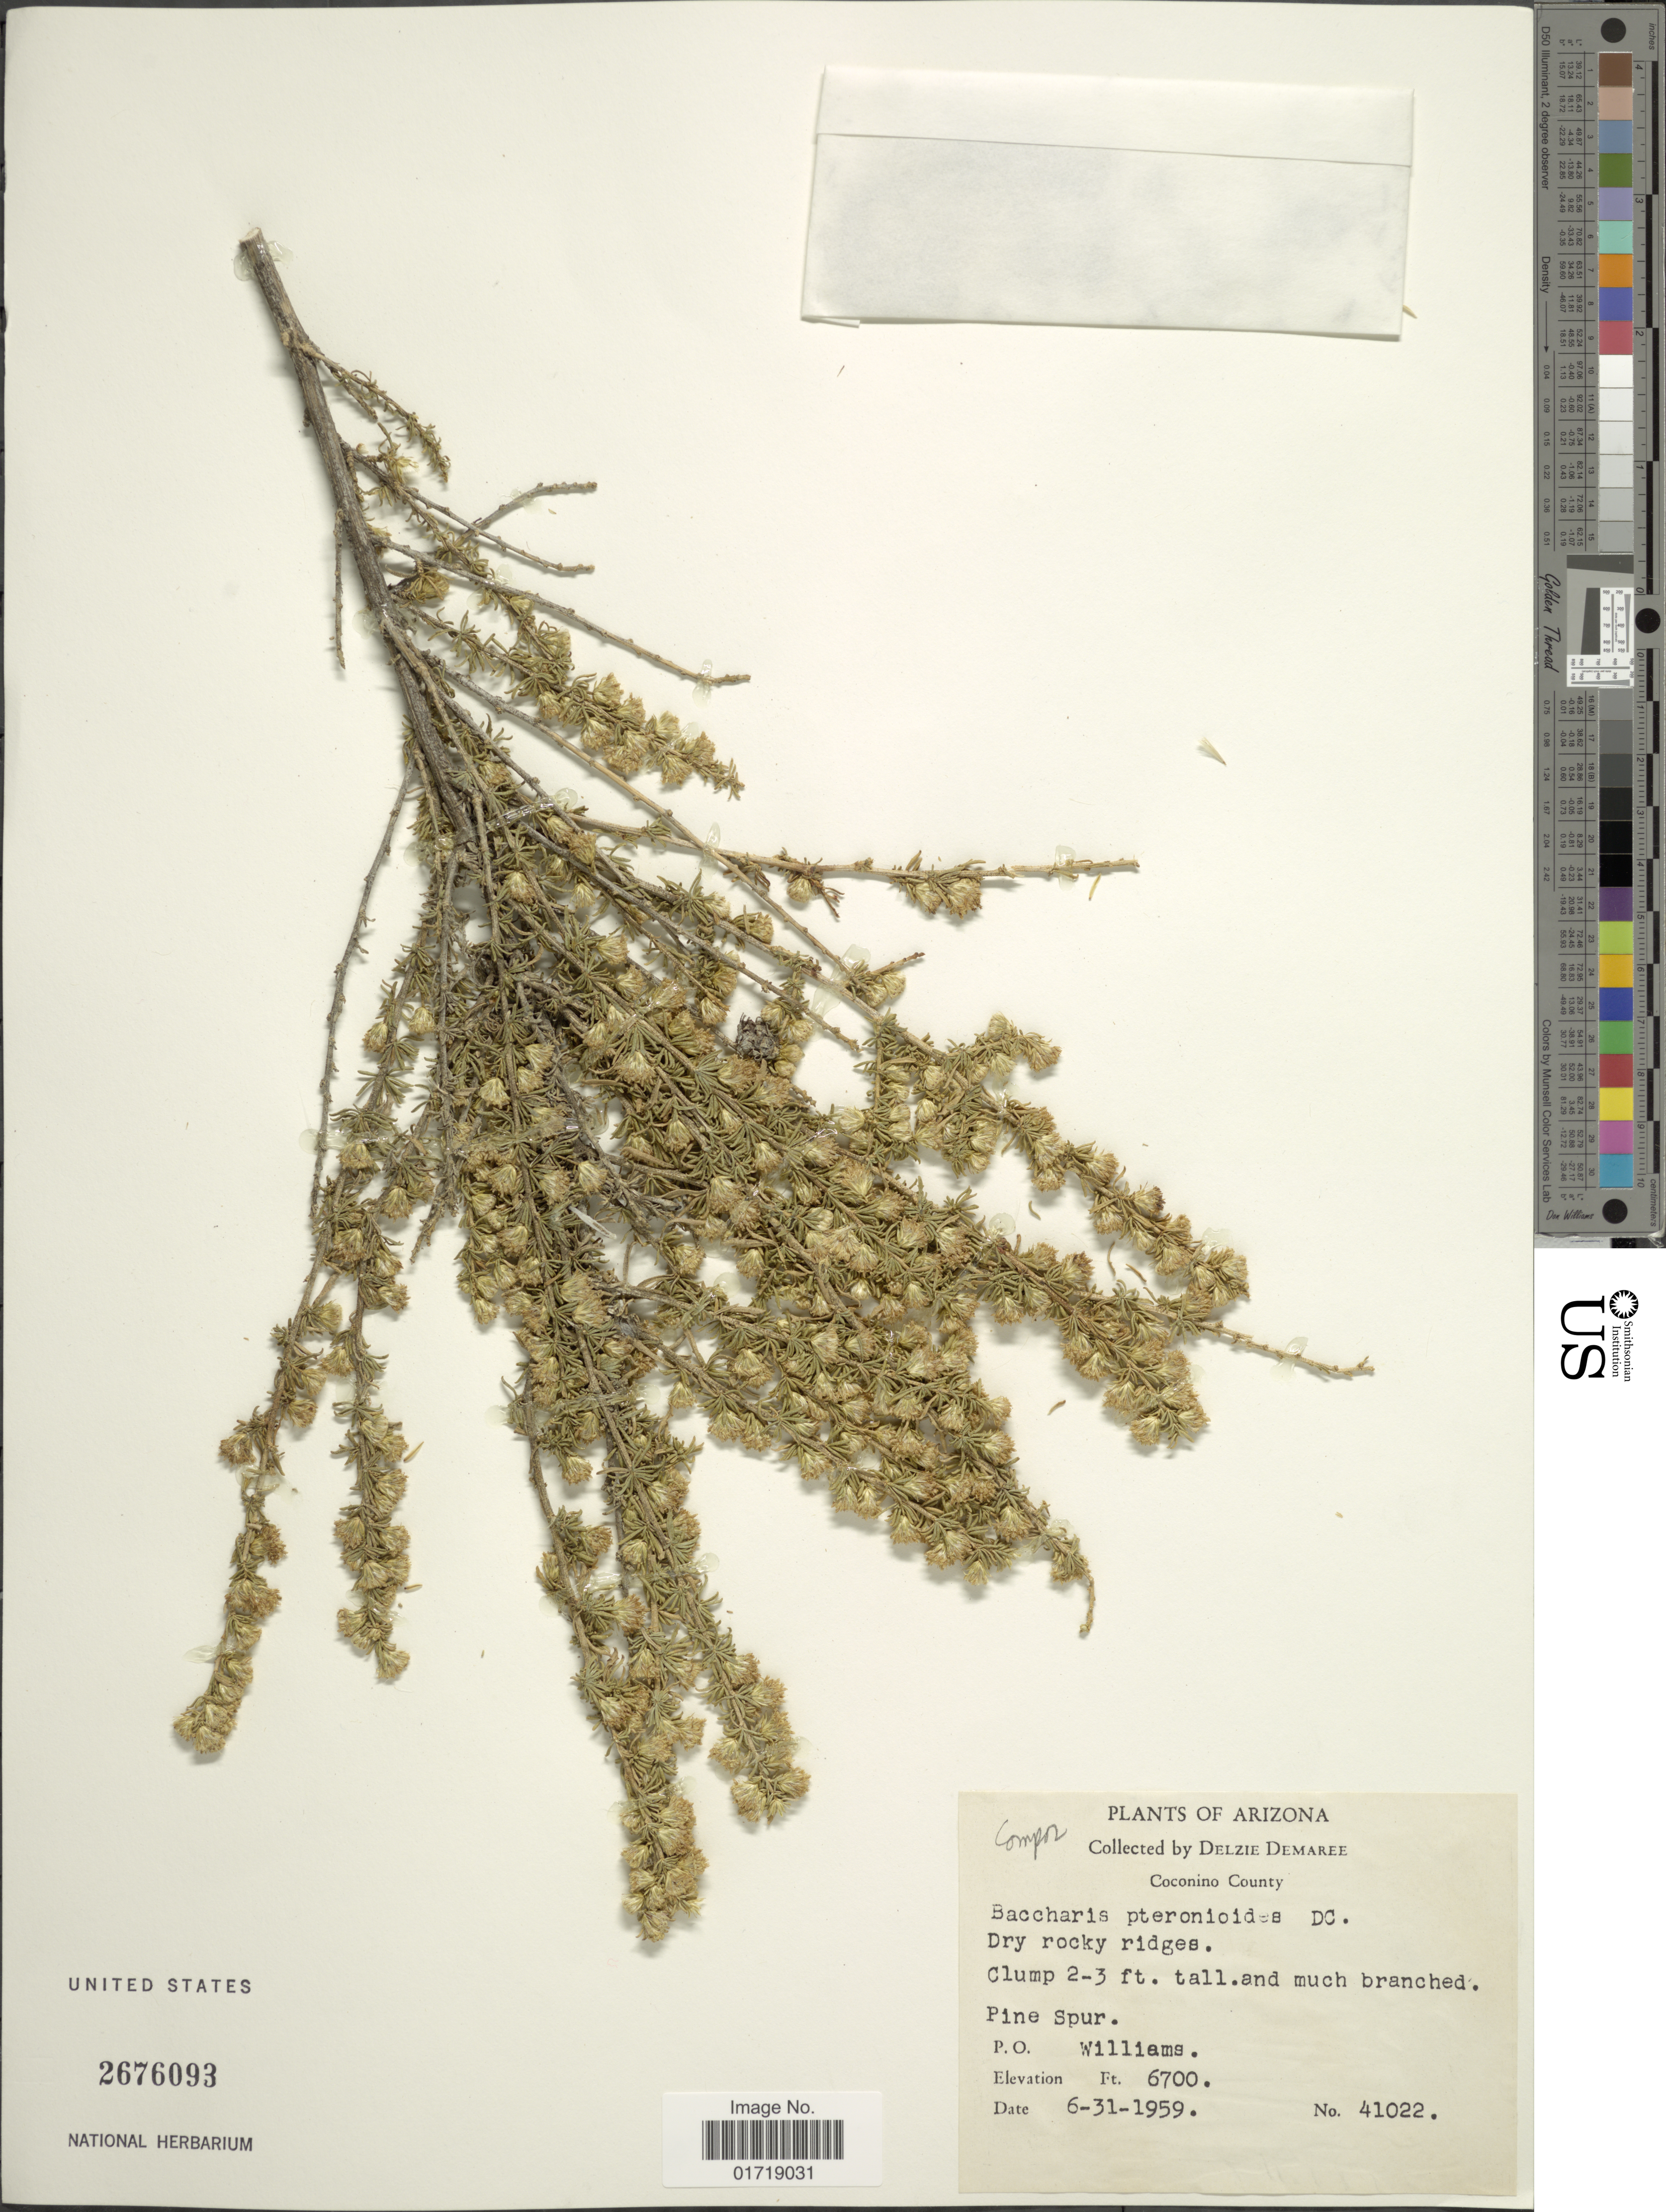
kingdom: Plantae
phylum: Tracheophyta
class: Magnoliopsida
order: Asterales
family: Asteraceae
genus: Baccharis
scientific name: Baccharis pteronioides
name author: DC.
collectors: D. Demaree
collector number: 41022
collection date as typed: Transcribed d/m/y: 31/6/1959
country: United States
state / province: Arizona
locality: Coconino County, Pine Spur, P. O. Williams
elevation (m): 2042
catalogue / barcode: US 2676093